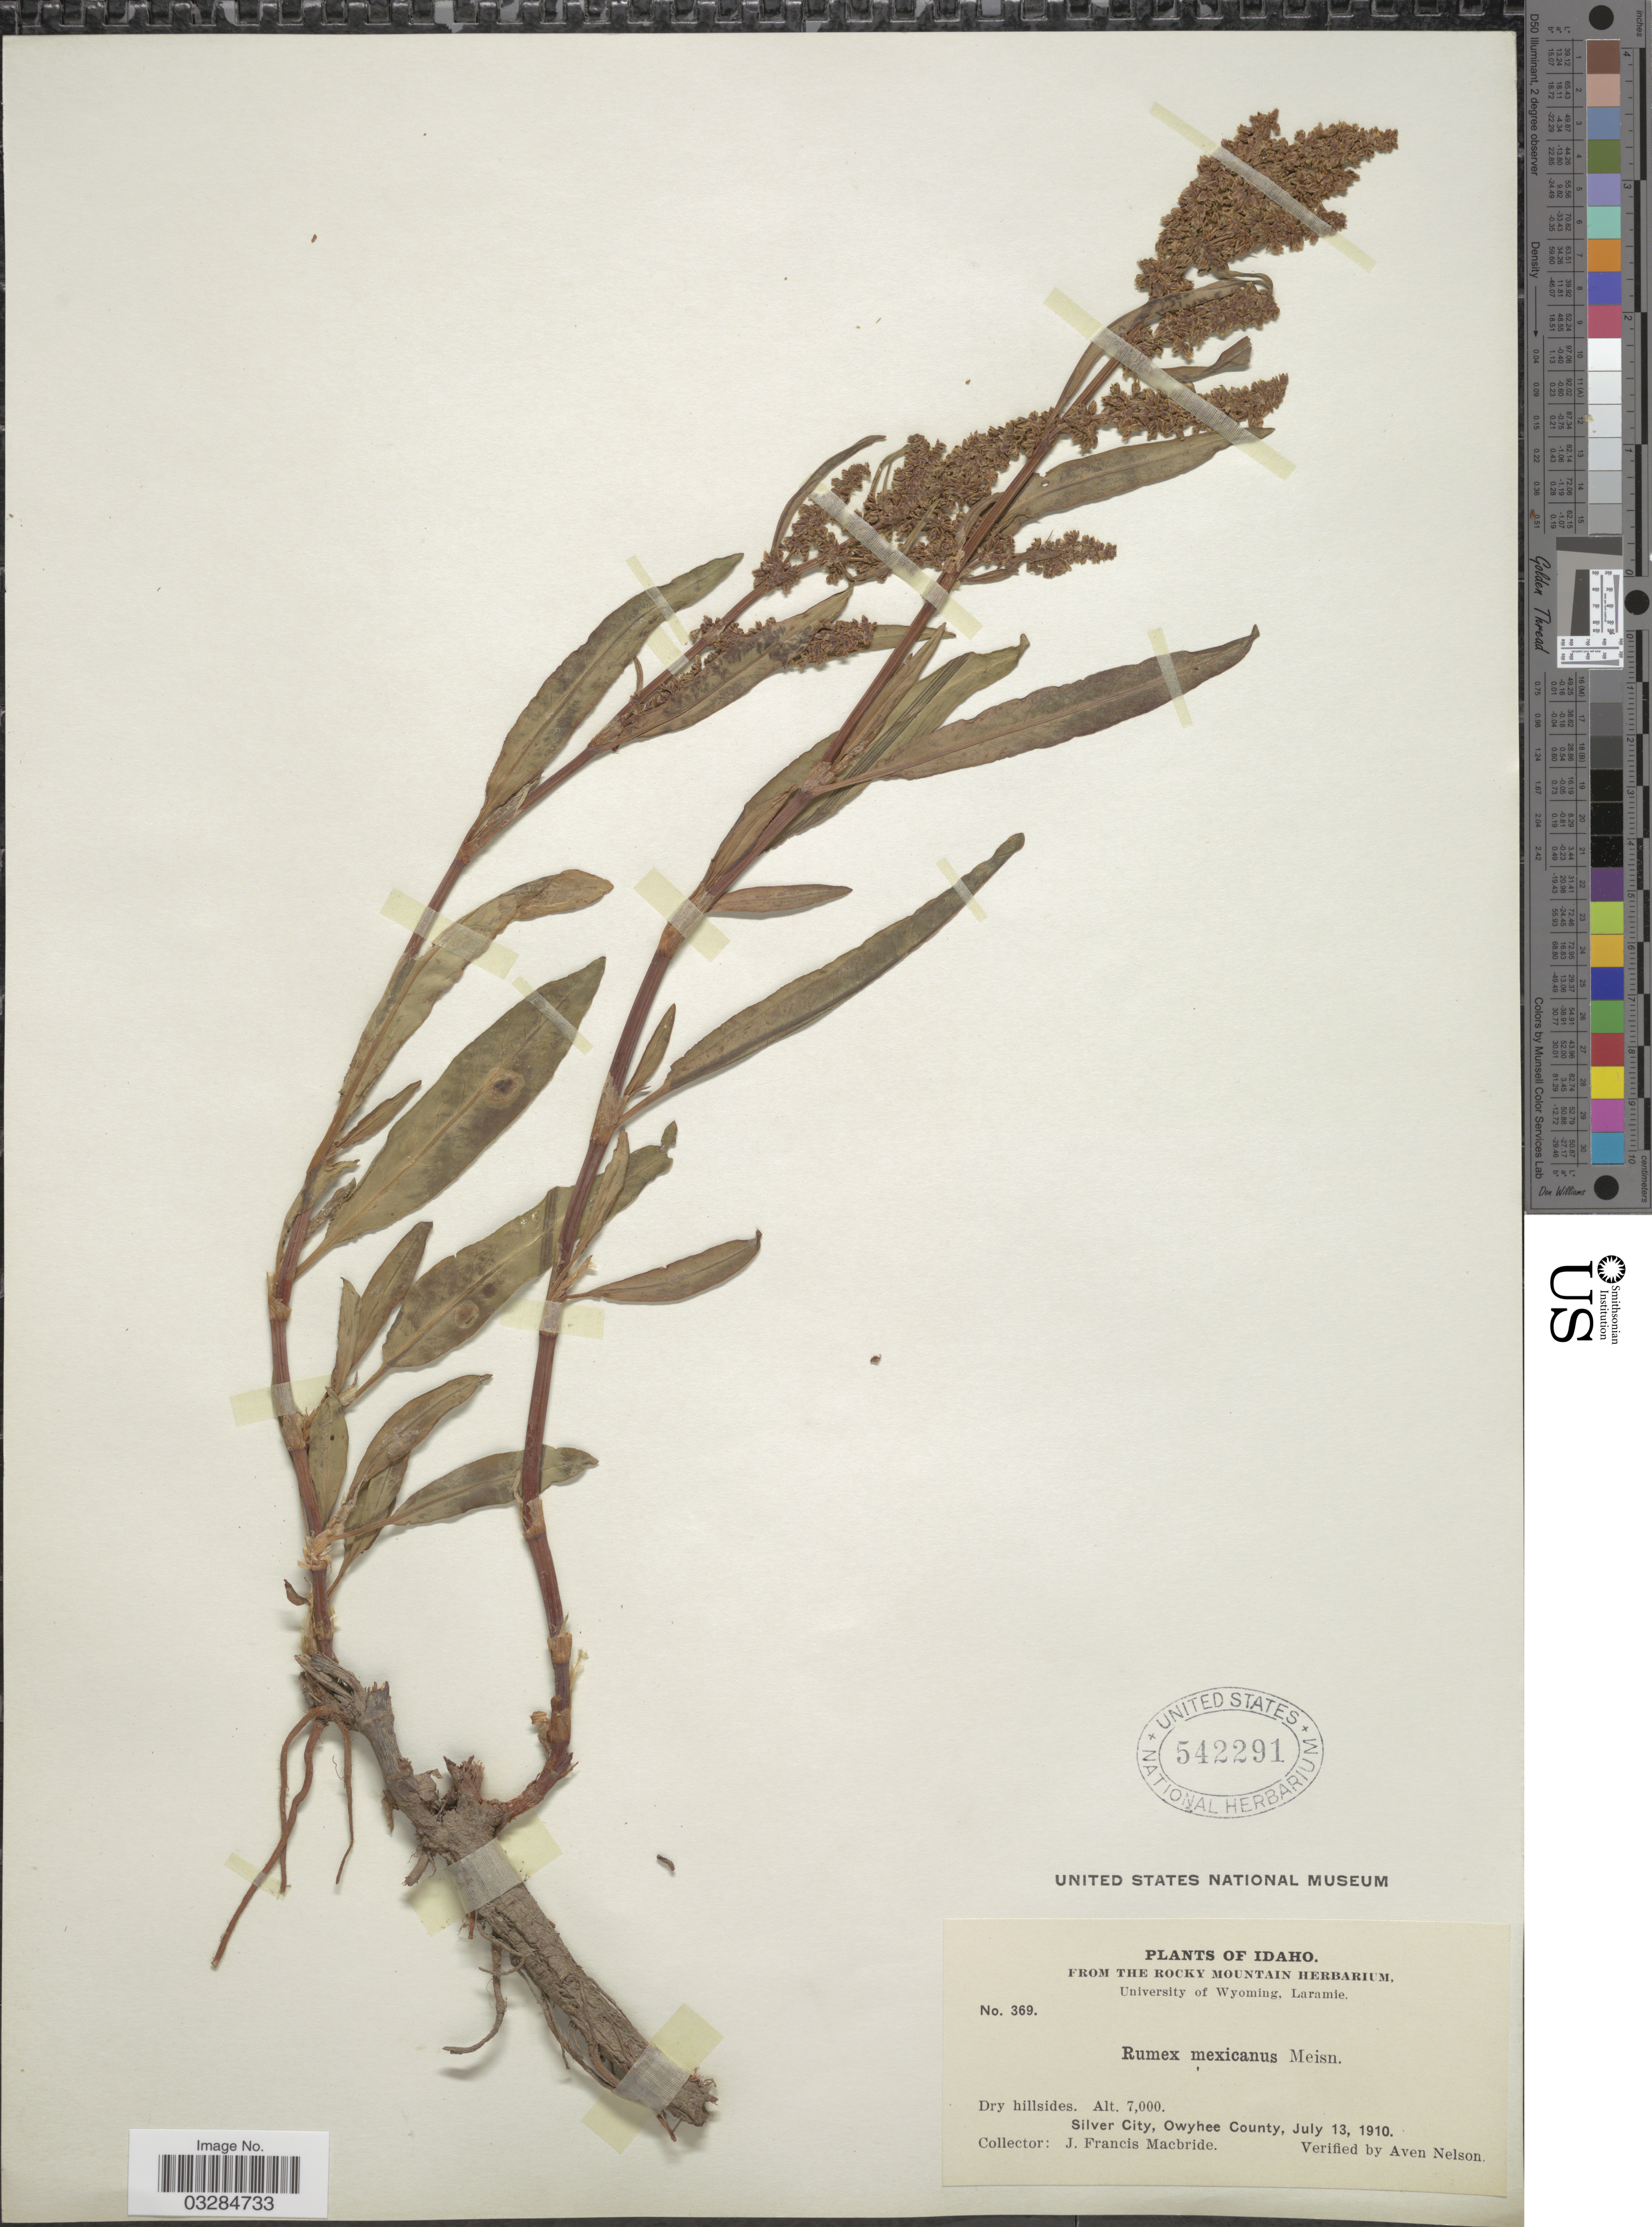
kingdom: Plantae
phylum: Tracheophyta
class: Magnoliopsida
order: Caryophyllales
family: Polygonaceae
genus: Rumex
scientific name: Rumex triangulivalvis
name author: (Danser) Rech. f.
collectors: J. F. Macbride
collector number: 369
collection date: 1910-07-13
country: United States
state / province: Idaho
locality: Silver City, Owyhee County.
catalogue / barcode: US 542291